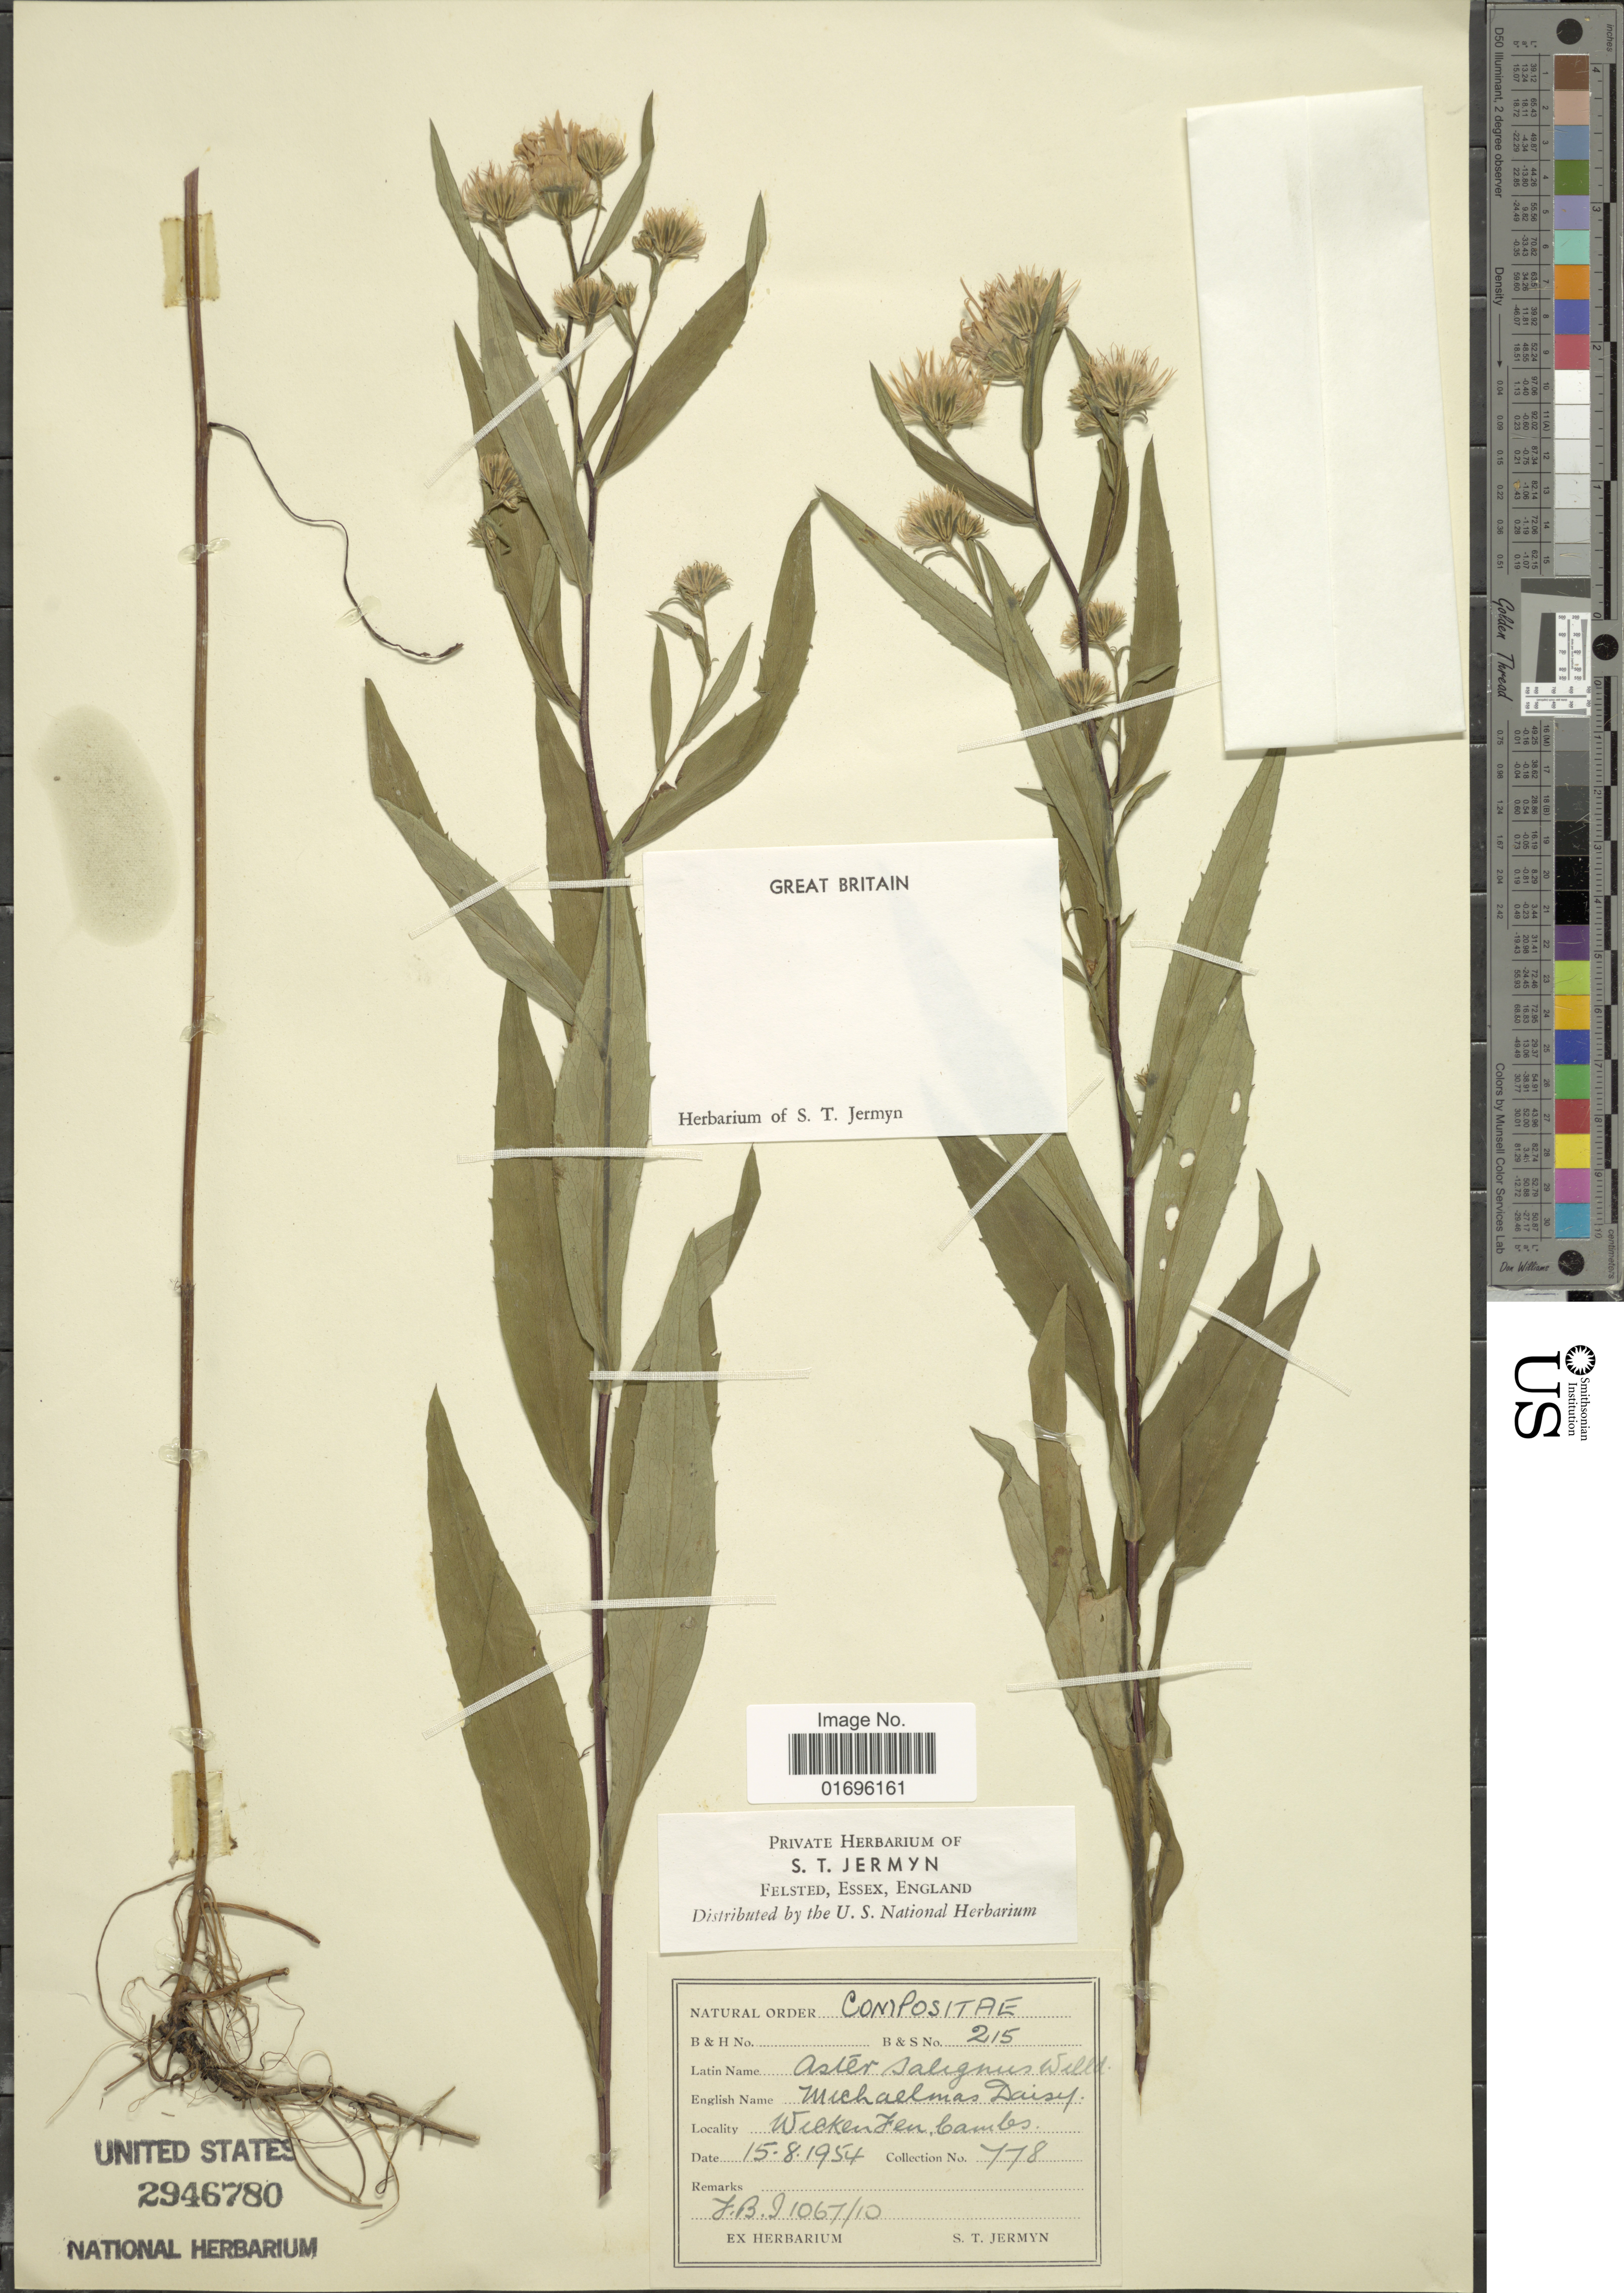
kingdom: Plantae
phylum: Tracheophyta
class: Magnoliopsida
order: Asterales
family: Asteraceae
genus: Aster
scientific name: Aster salignus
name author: Willd.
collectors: S. Jermyn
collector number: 778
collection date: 1954-08-15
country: United Kingdom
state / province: England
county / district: Cambridgeshire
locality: Wicken Fens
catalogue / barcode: US 2946780